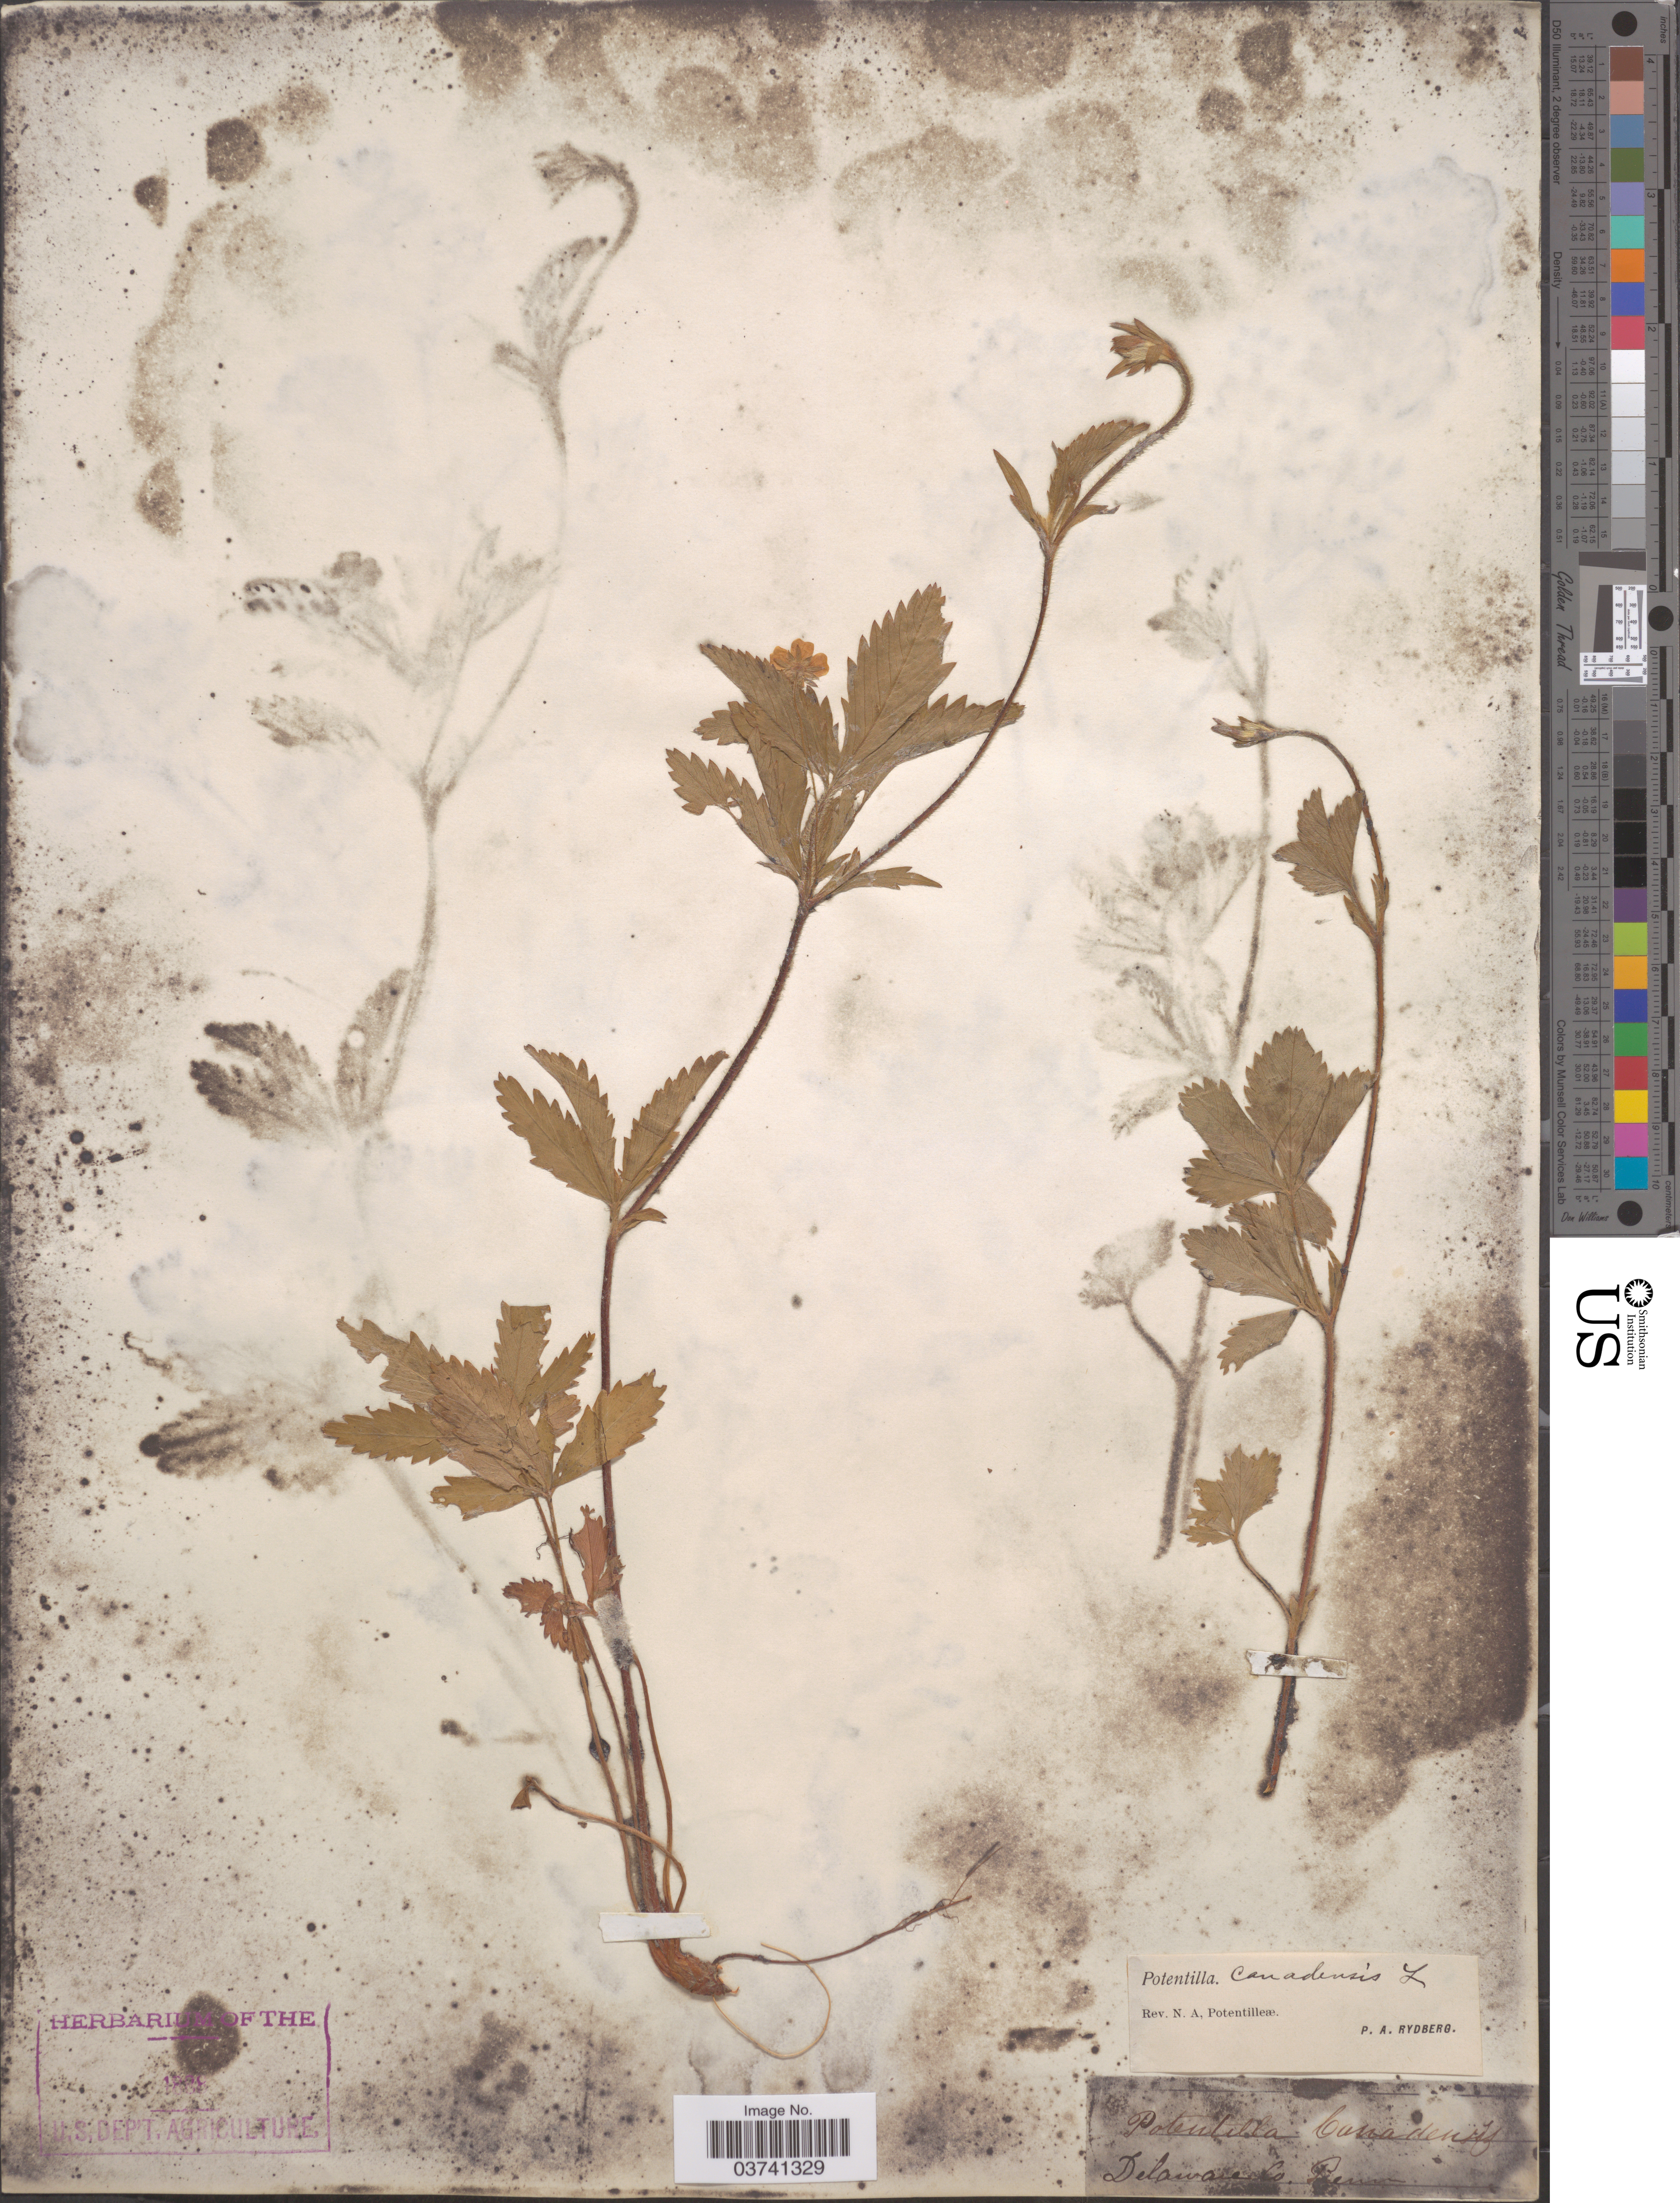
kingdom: Plantae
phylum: Tracheophyta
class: Magnoliopsida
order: Rosales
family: Rosaceae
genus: Potentilla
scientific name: Potentilla simplex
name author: Michx.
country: United States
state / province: Pennsylvania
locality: Delaware Co.